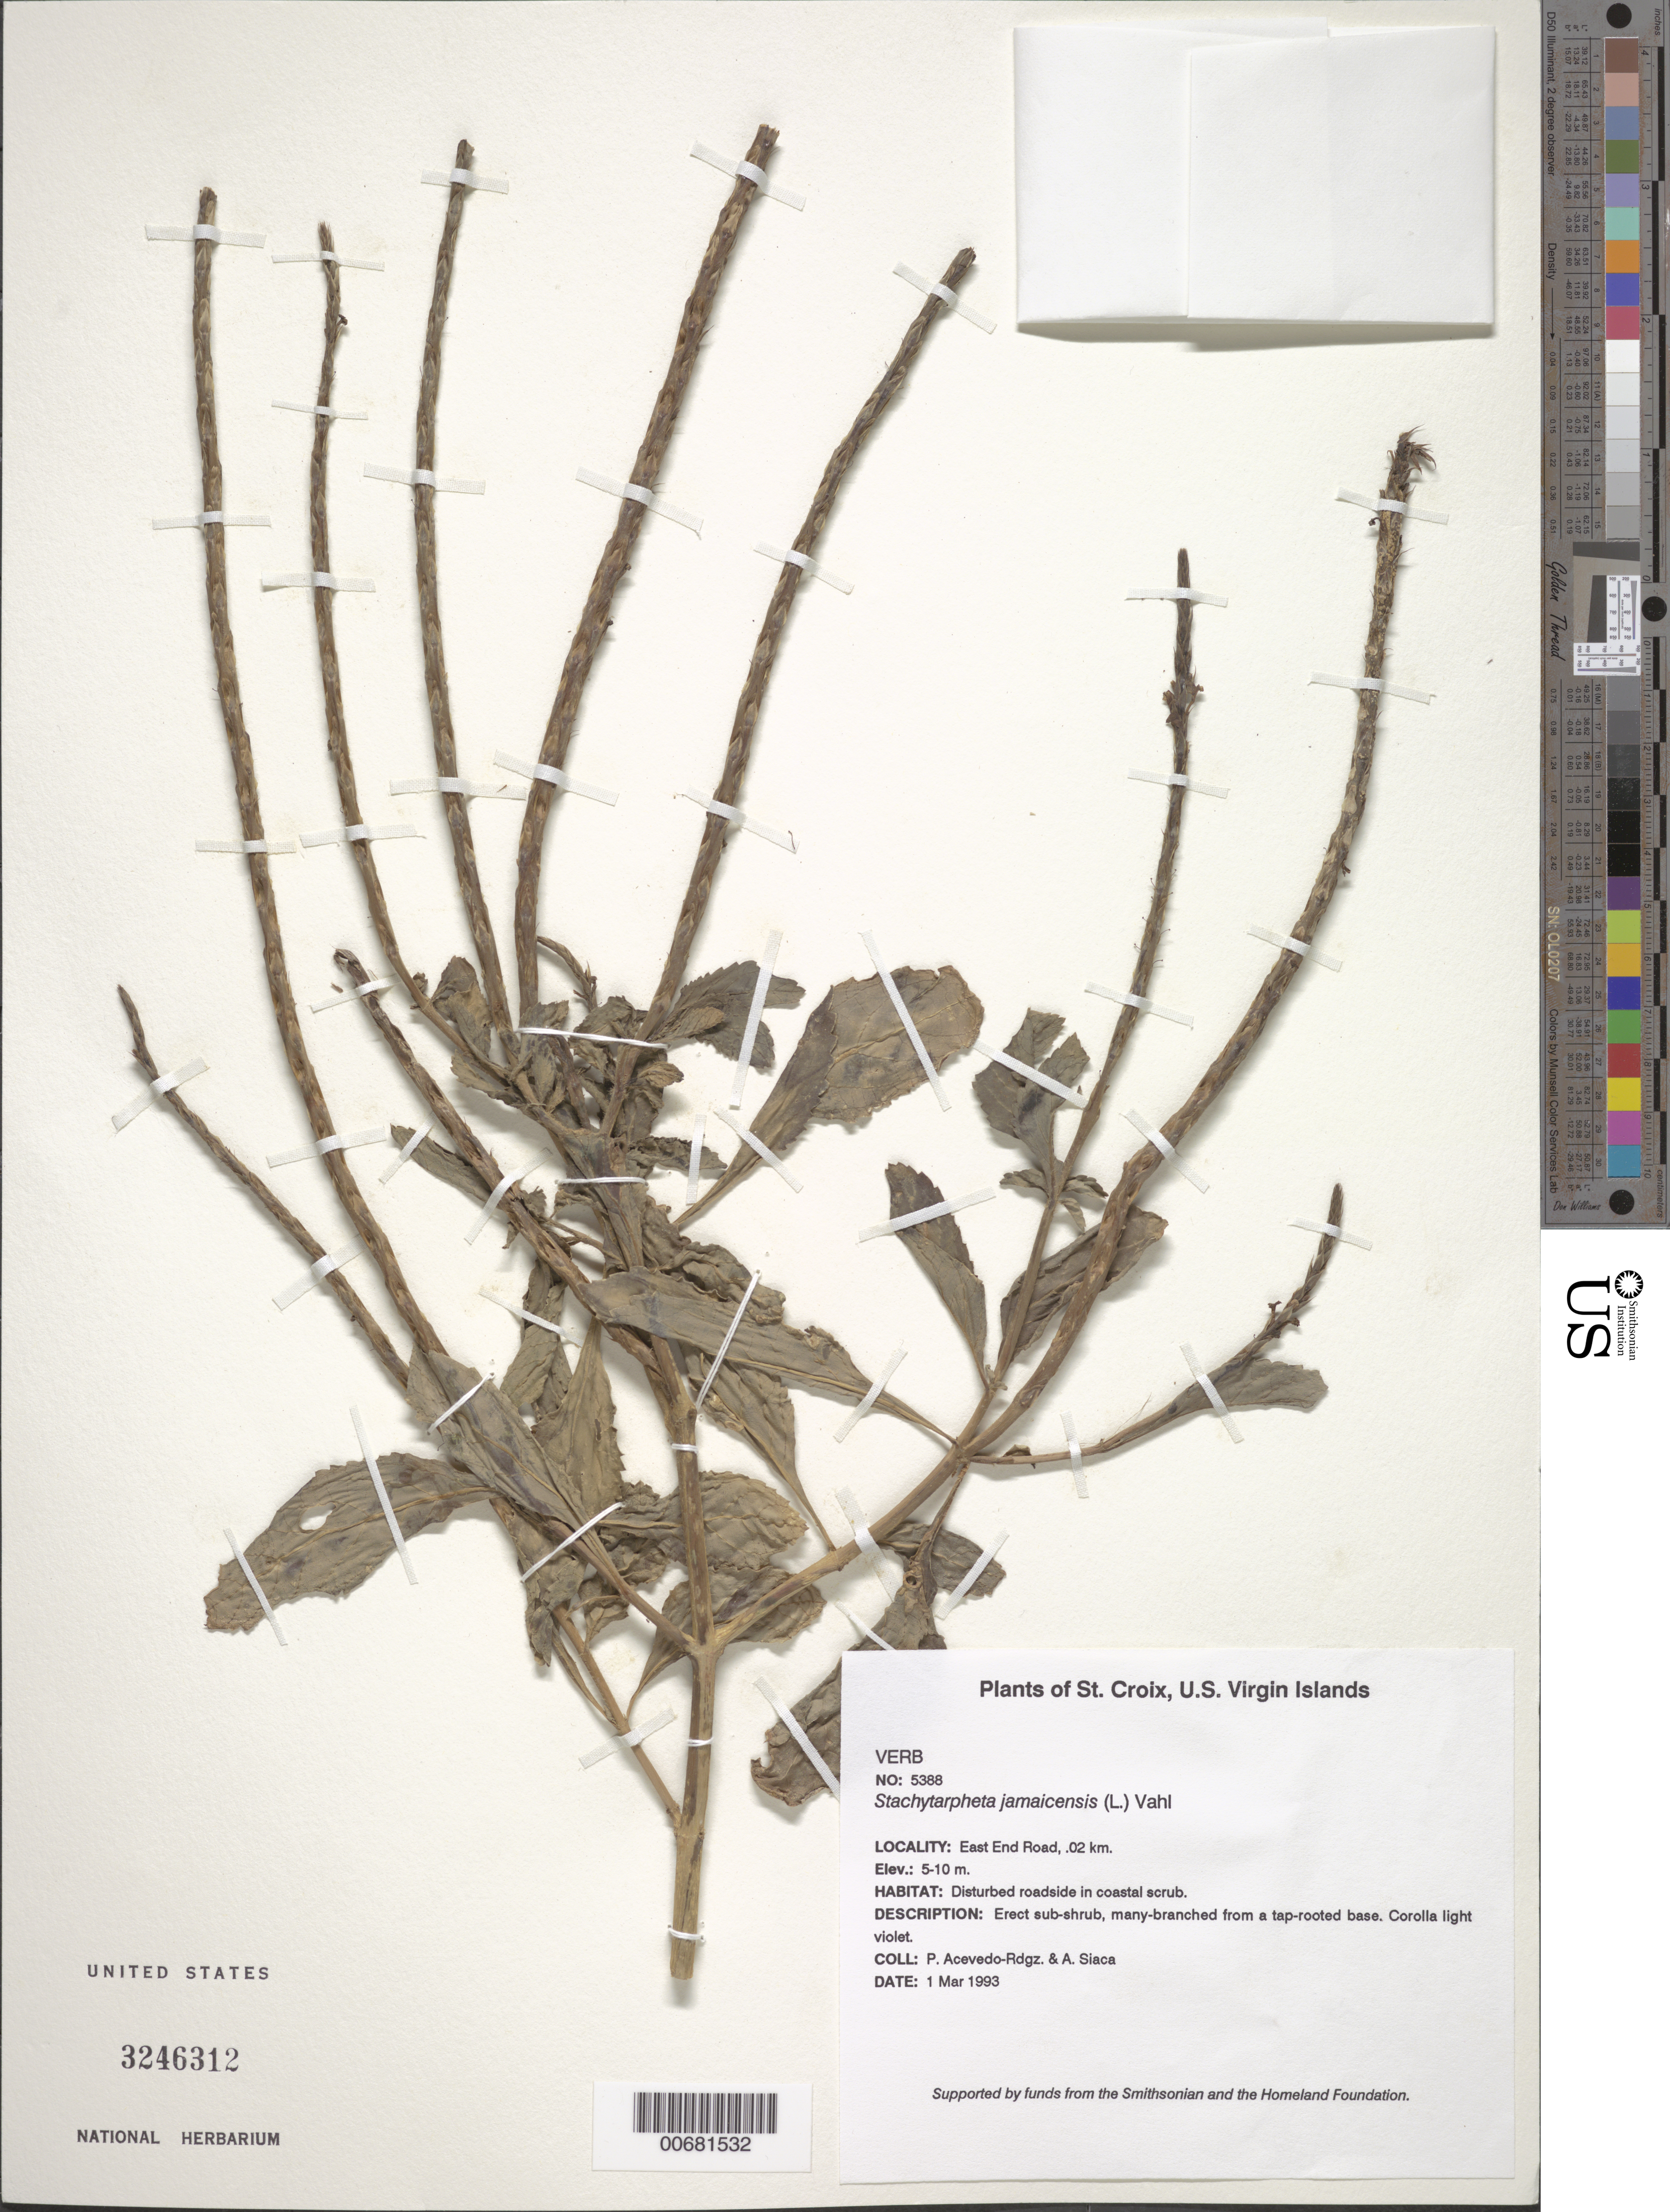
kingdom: Plantae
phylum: Tracheophyta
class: Magnoliopsida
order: Lamiales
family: Verbenaceae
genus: Stachytarpheta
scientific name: Stachytarpheta jamaicensis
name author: (L.) Vahl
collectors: P. Acevedo-Rodr. & A. Siaca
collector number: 5388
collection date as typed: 01 Mar 1993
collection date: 1993-03-01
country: U.S. Virgin Islands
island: St. Croix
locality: East End Road, .02 km.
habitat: Disturbed roadside in coastal scrub.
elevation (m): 5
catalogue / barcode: US 3246312